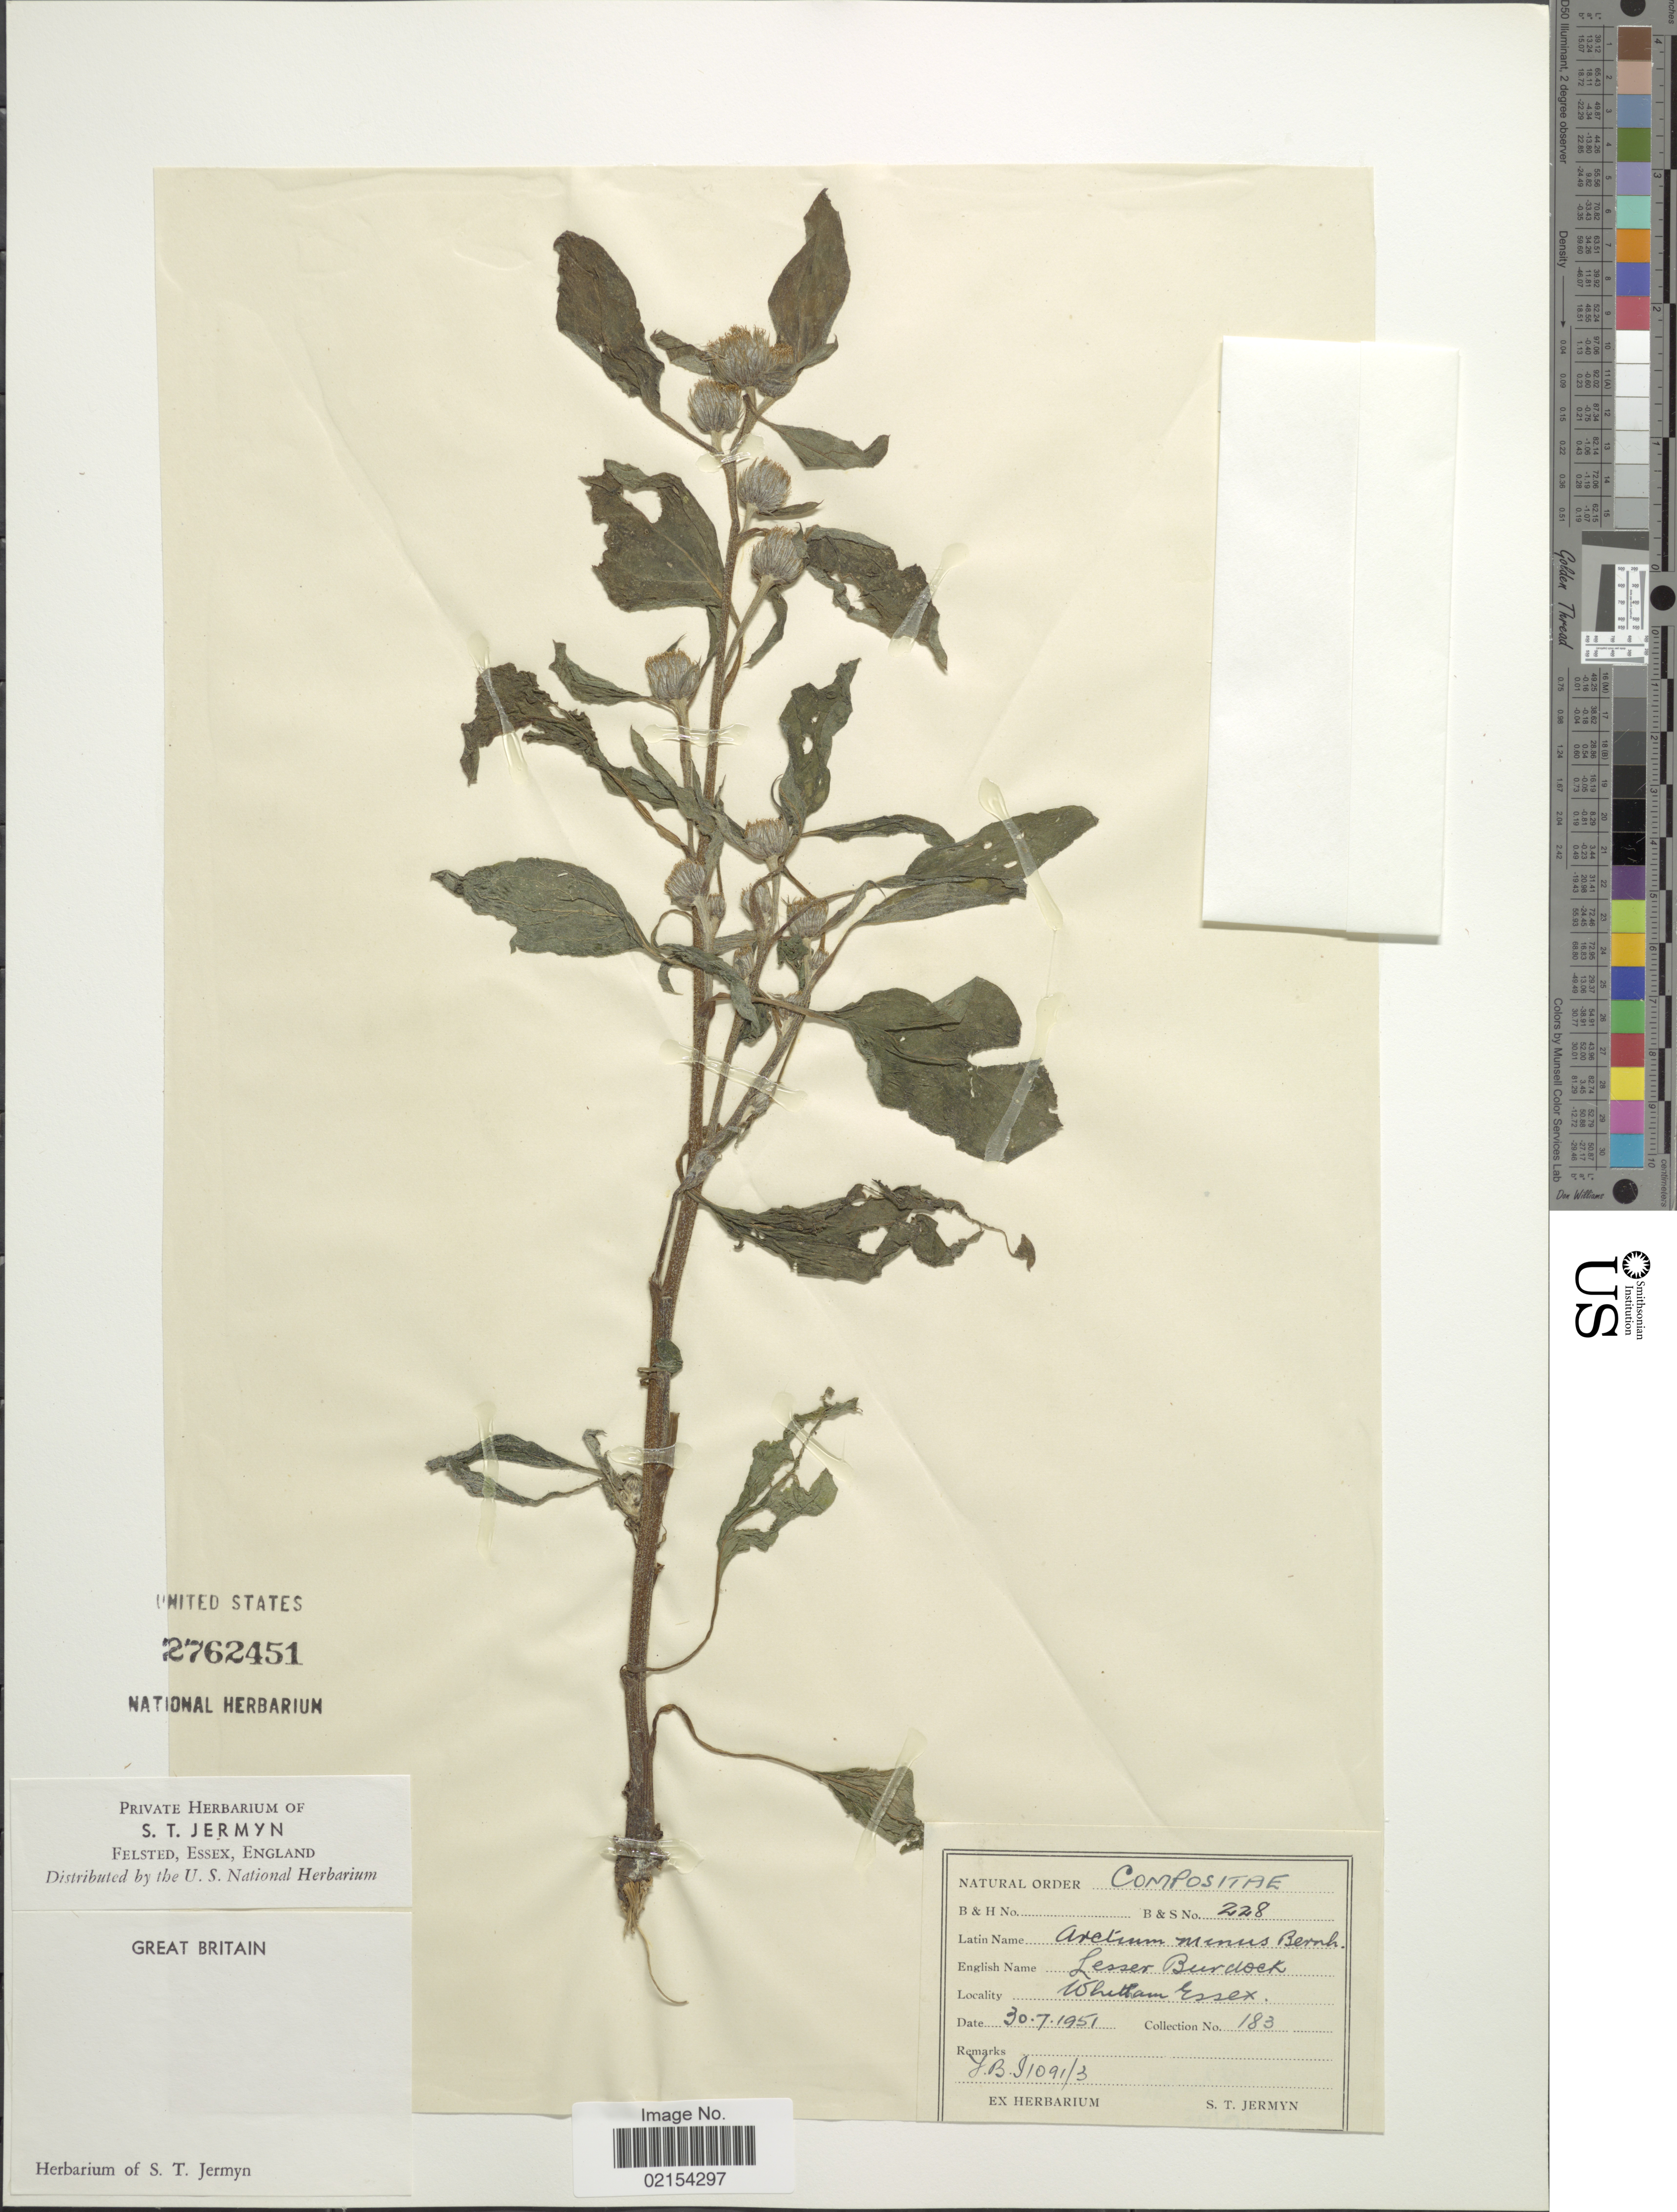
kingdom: Plantae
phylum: Tracheophyta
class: Magnoliopsida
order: Asterales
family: Asteraceae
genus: Arctium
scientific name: Arctium minus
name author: (Hill) Bernh.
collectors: S. Jermyn (herbarium)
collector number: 183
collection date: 1951-07-30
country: United Kingdom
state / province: England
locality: Great Britain, Lesser Burdock Whitham Essex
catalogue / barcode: US 2762451